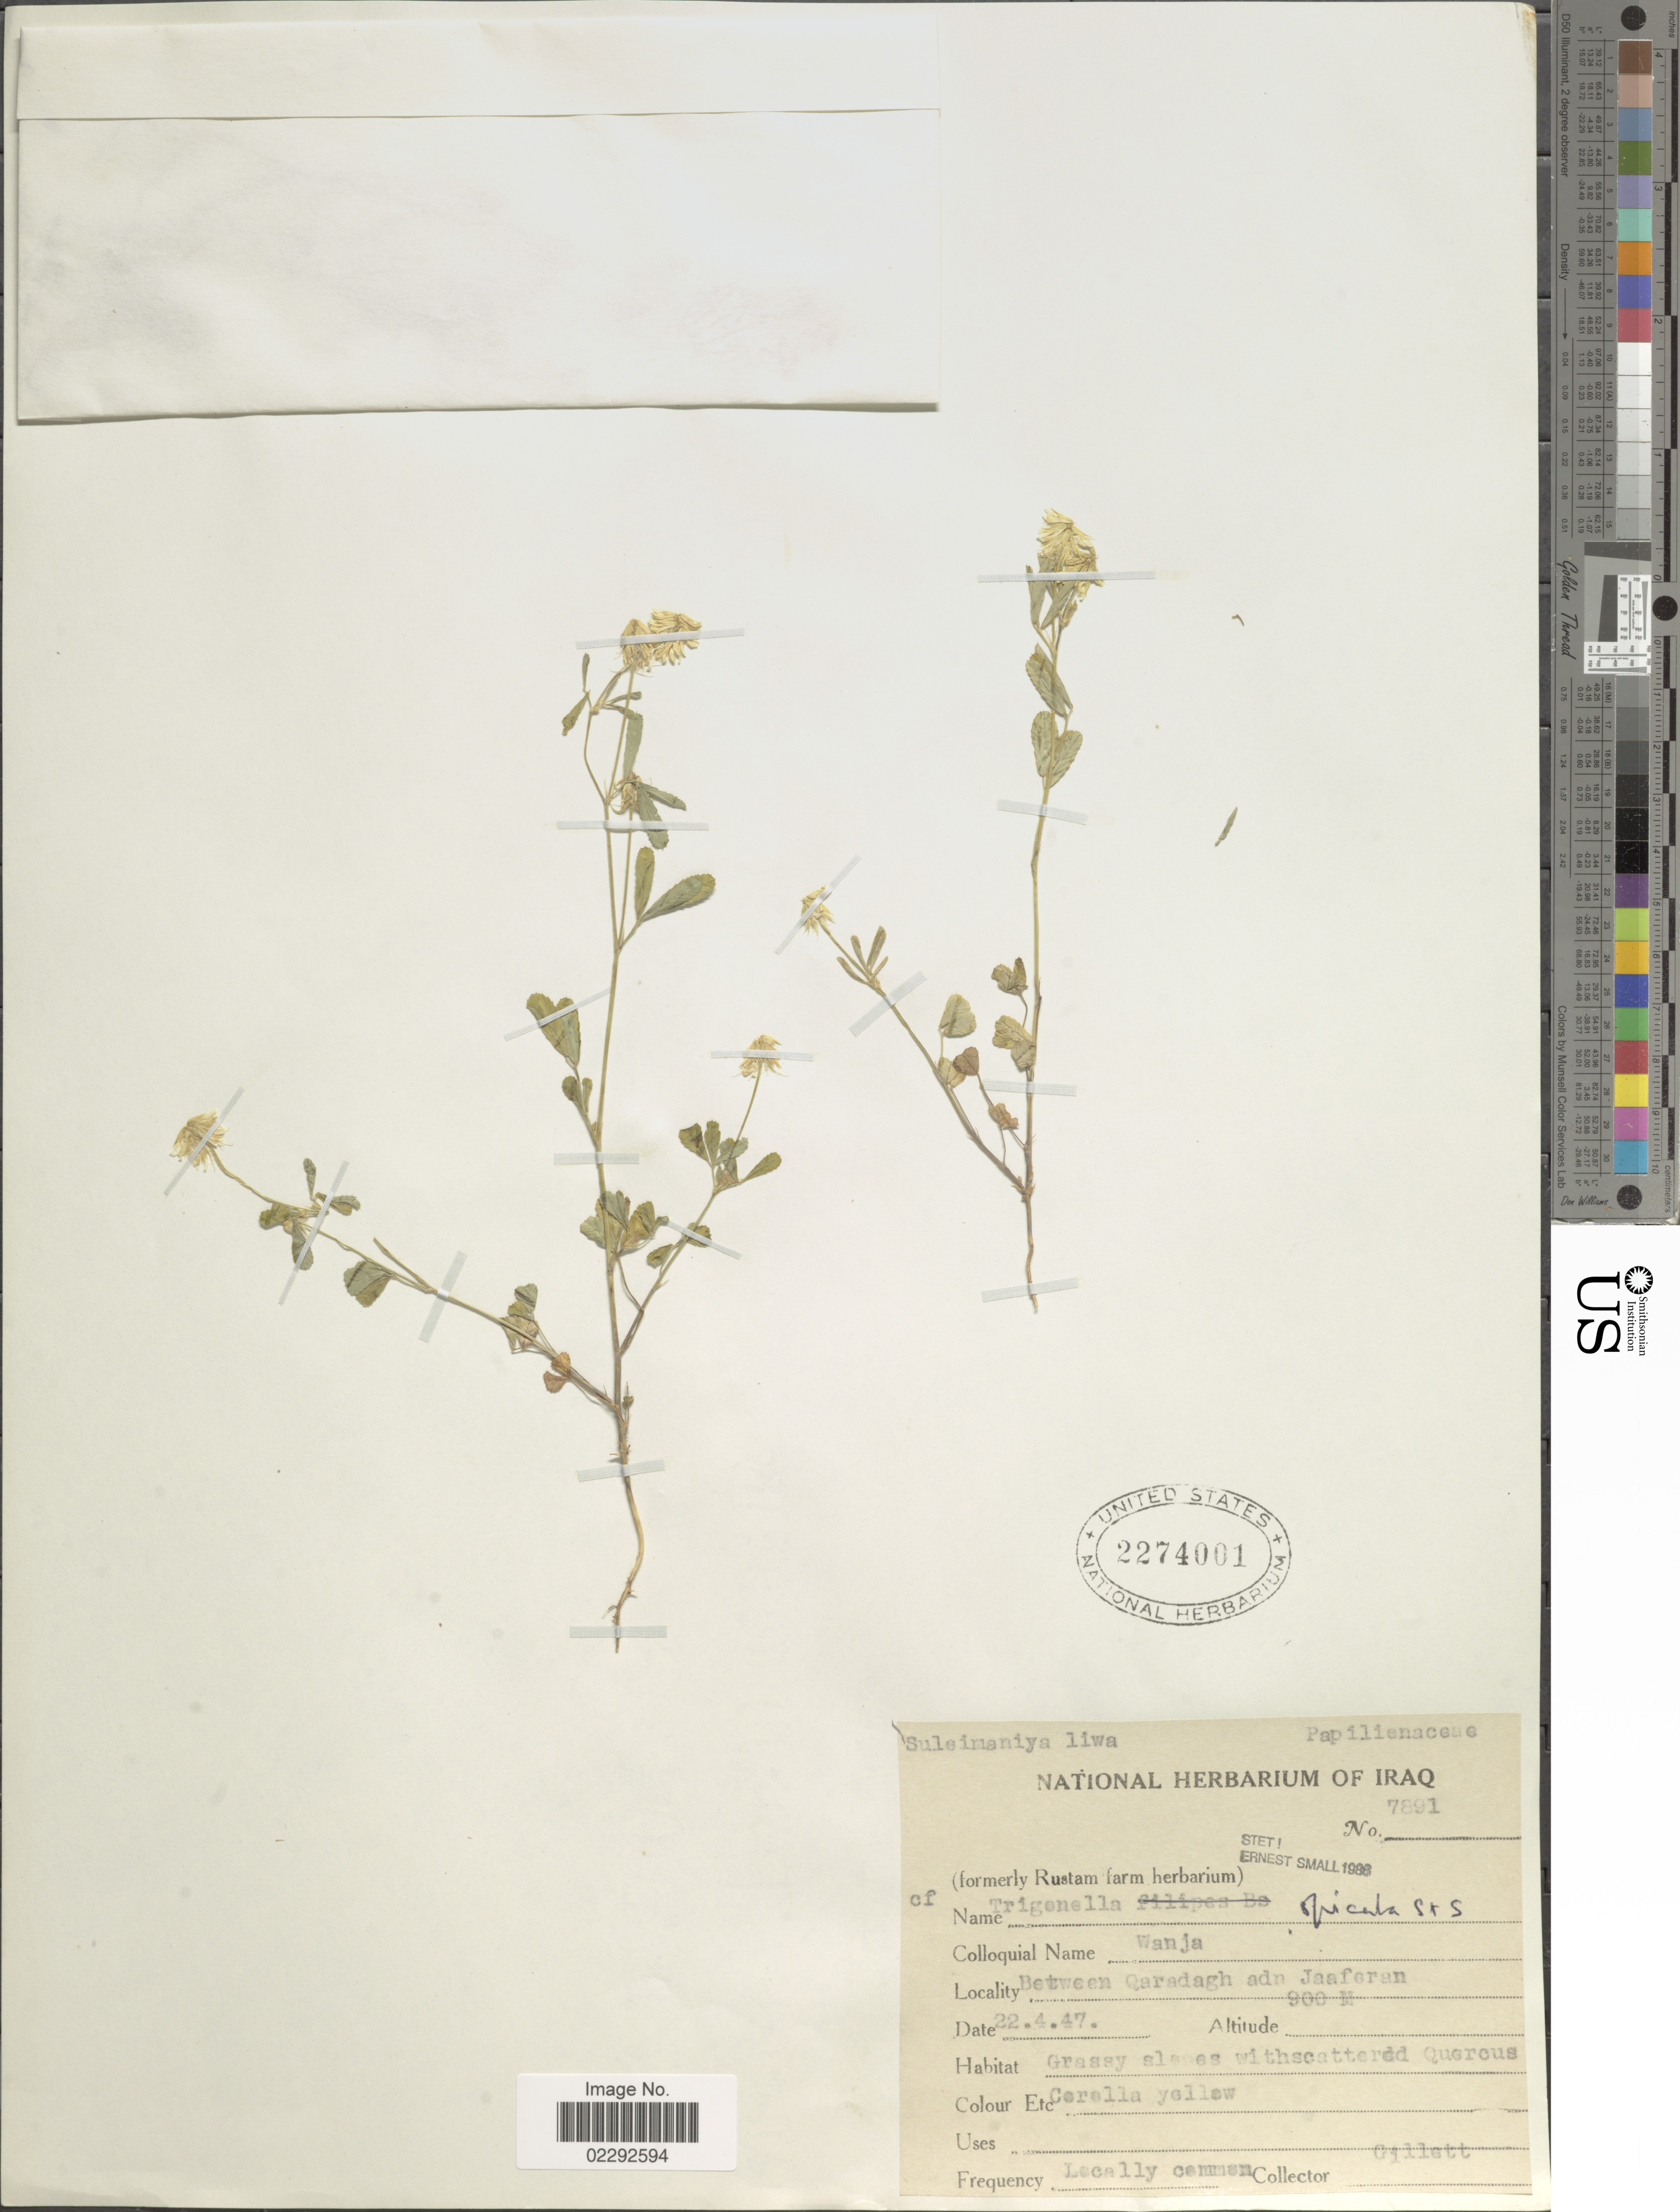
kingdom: Plantae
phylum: Tracheophyta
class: Magnoliopsida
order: Fabales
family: Fabaceae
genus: Trigonella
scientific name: Trigonella spicata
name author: Sibth. & Sm.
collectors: Gillett, --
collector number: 7891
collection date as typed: Transcribed d/m/y: 22/4/47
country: Iraq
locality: Suleimaniya liwa. Between Qaradagh and Jaaferran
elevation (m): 900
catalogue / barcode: US 2274001